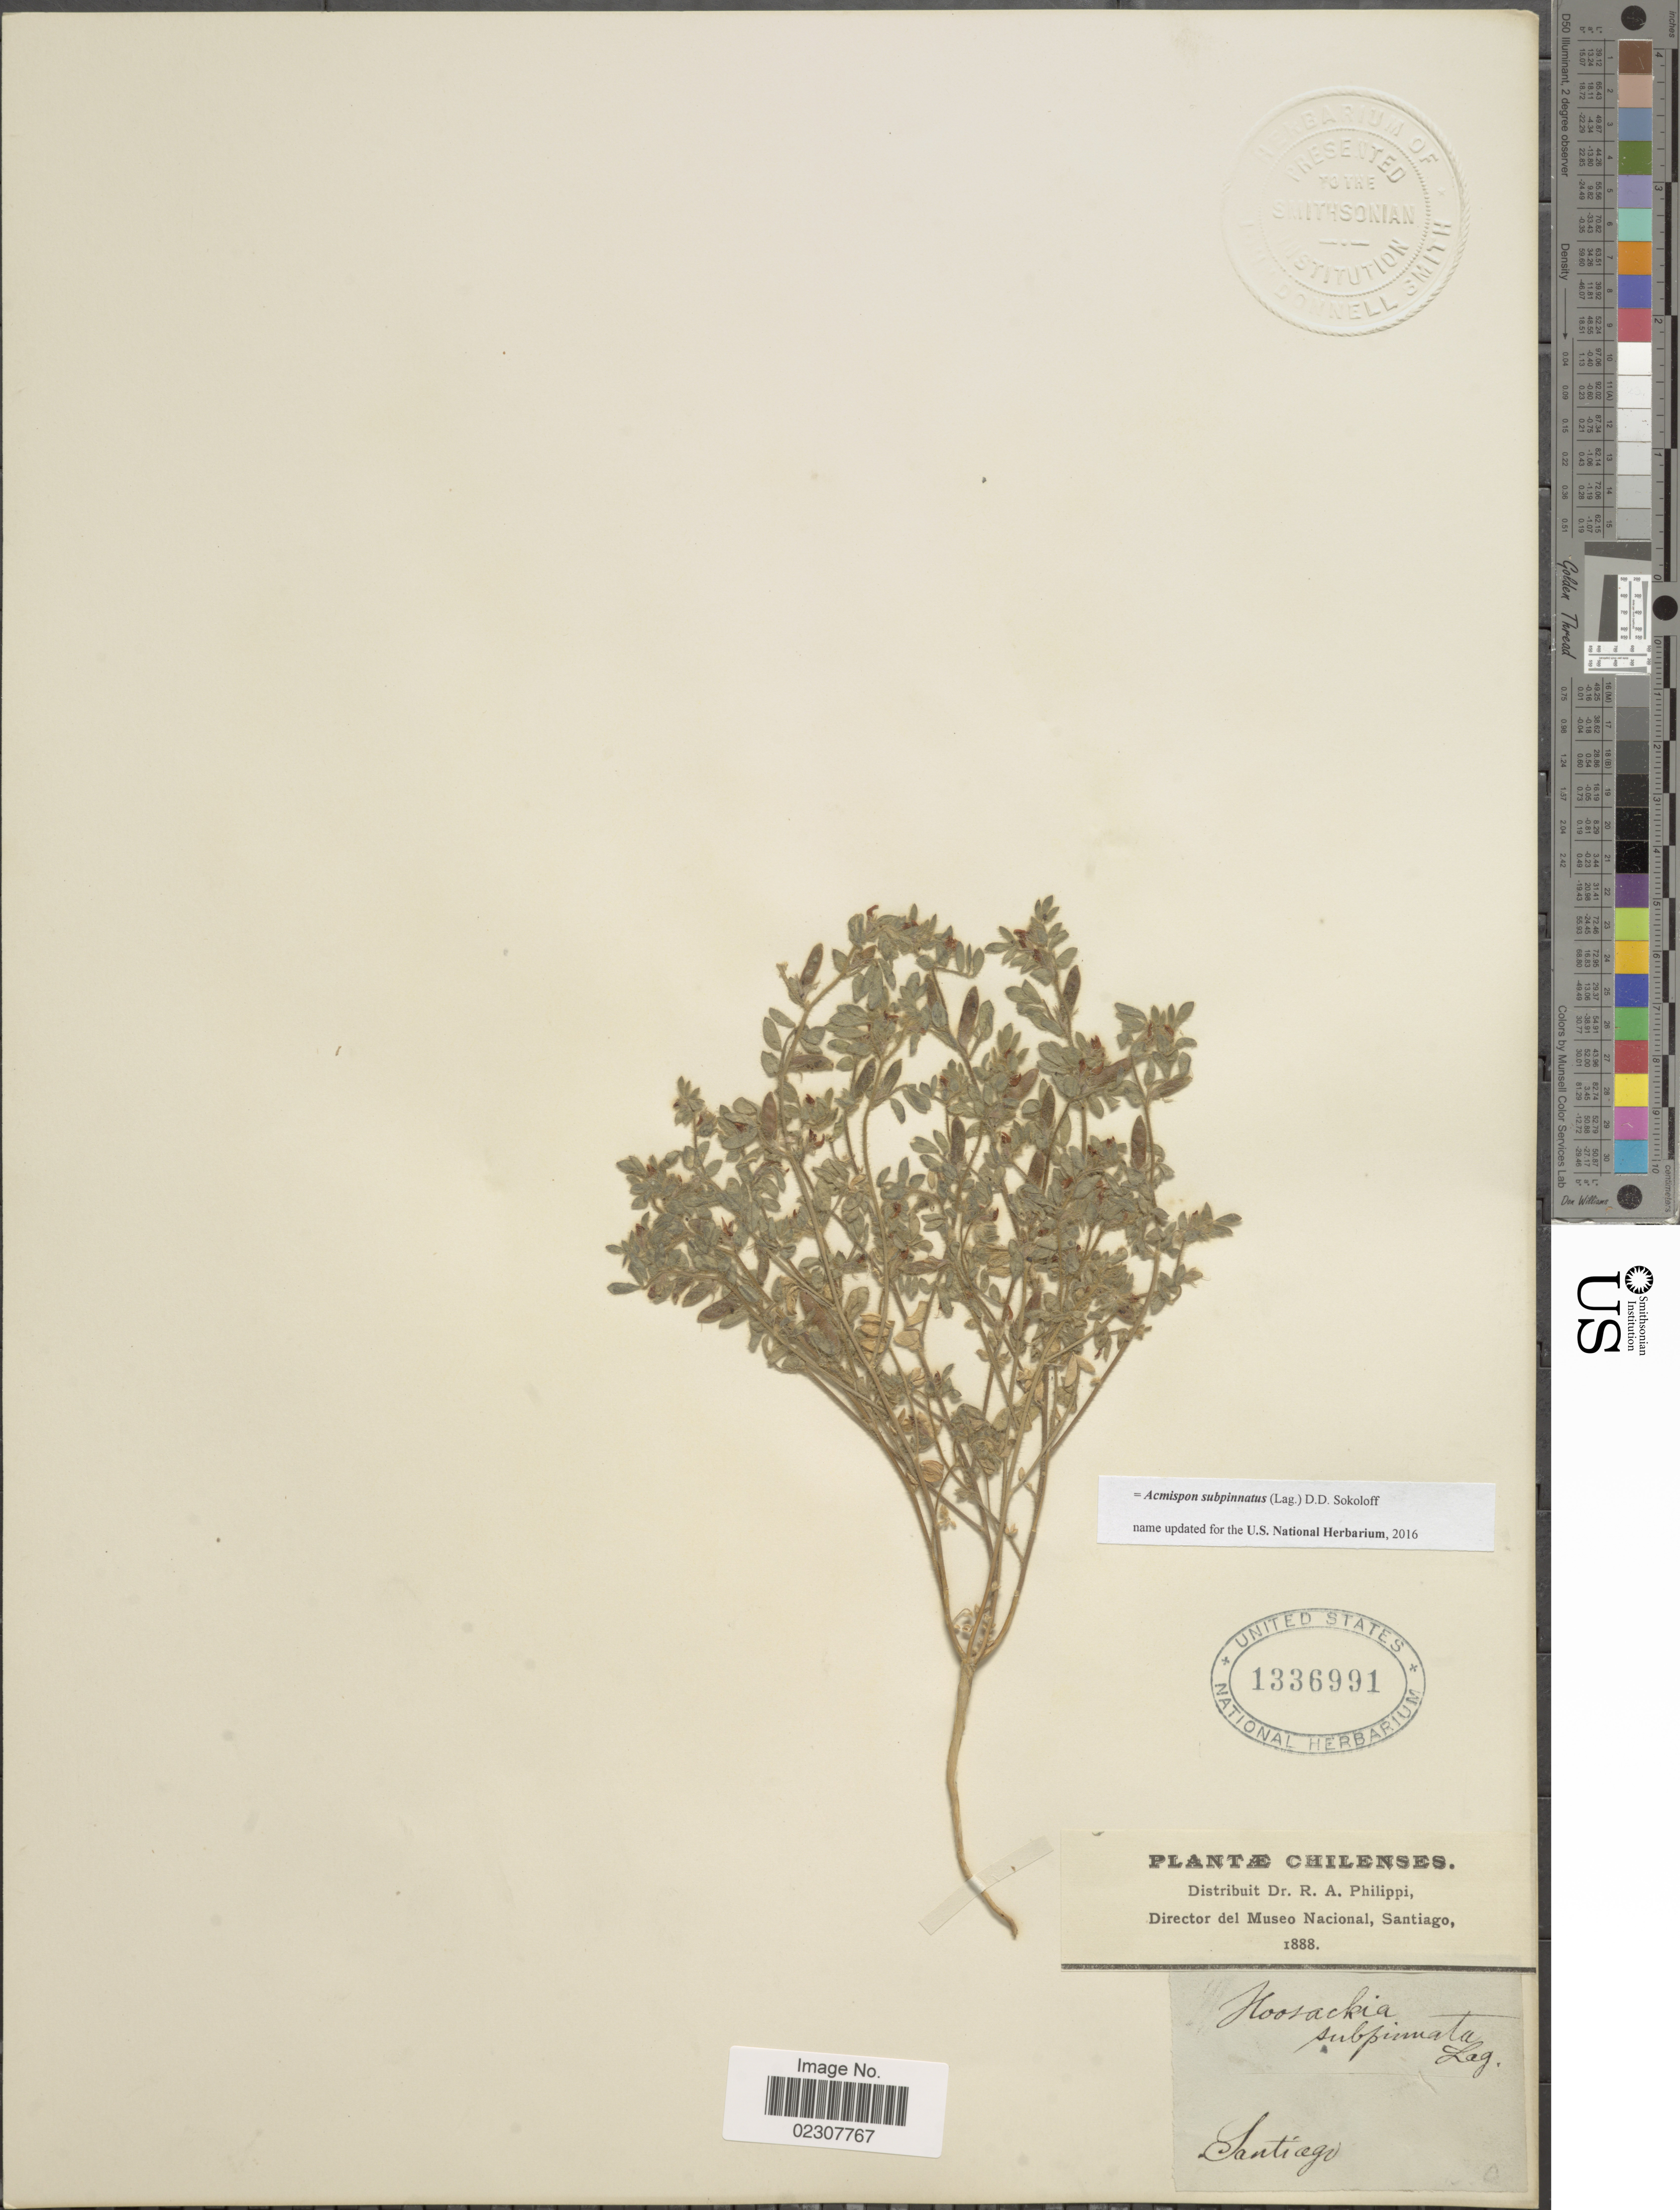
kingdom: Plantae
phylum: Tracheophyta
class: Magnoliopsida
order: Fabales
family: Fabaceae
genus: Acmispon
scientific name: Acmispon subpinnatus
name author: (Lag.) D.D. Sokoloff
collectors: R. A. Philippi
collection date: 1888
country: Chile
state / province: Región Metropolitana (RM)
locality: Santiago, Chilenses.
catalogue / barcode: US 1336991